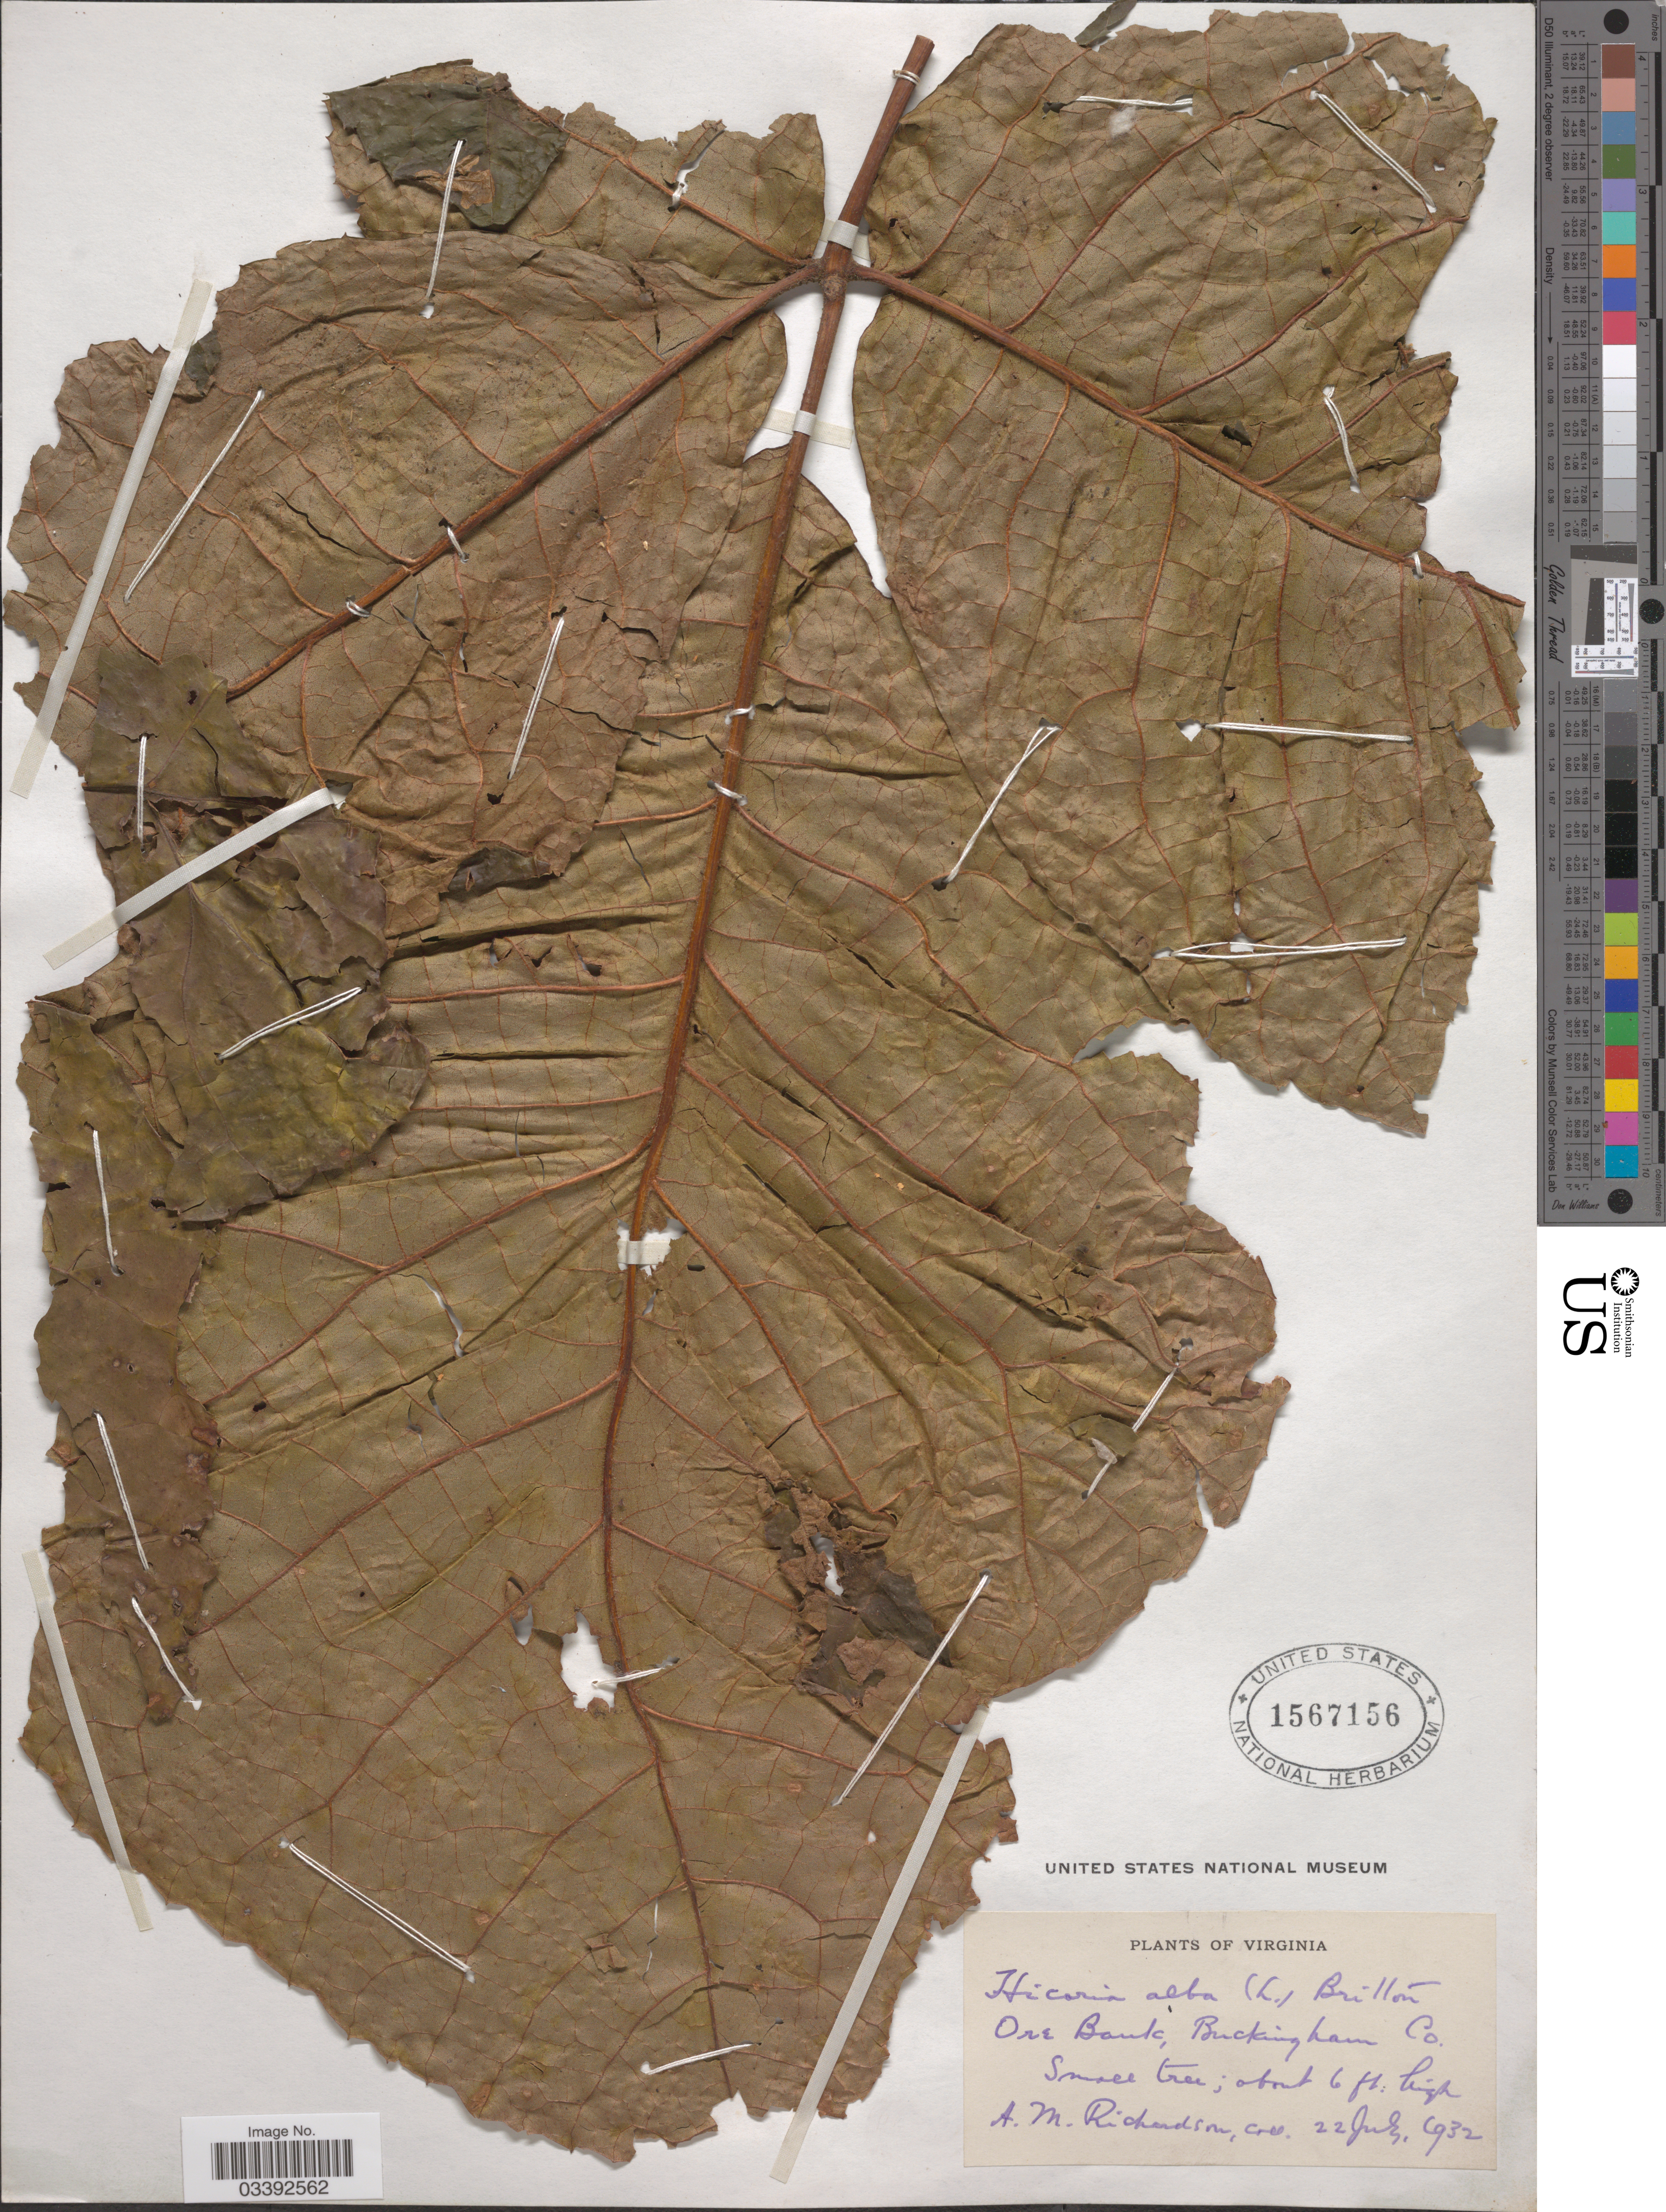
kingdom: Plantae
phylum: Tracheophyta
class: Magnoliopsida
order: Fagales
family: Juglandaceae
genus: Carya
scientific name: Carya tomentosa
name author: (Lam.) Nutt.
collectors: A. Richardson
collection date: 1932-07-22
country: United States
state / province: Virginia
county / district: Buckingham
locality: Ore Bank, Buckingham Co.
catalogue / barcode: US 1567156